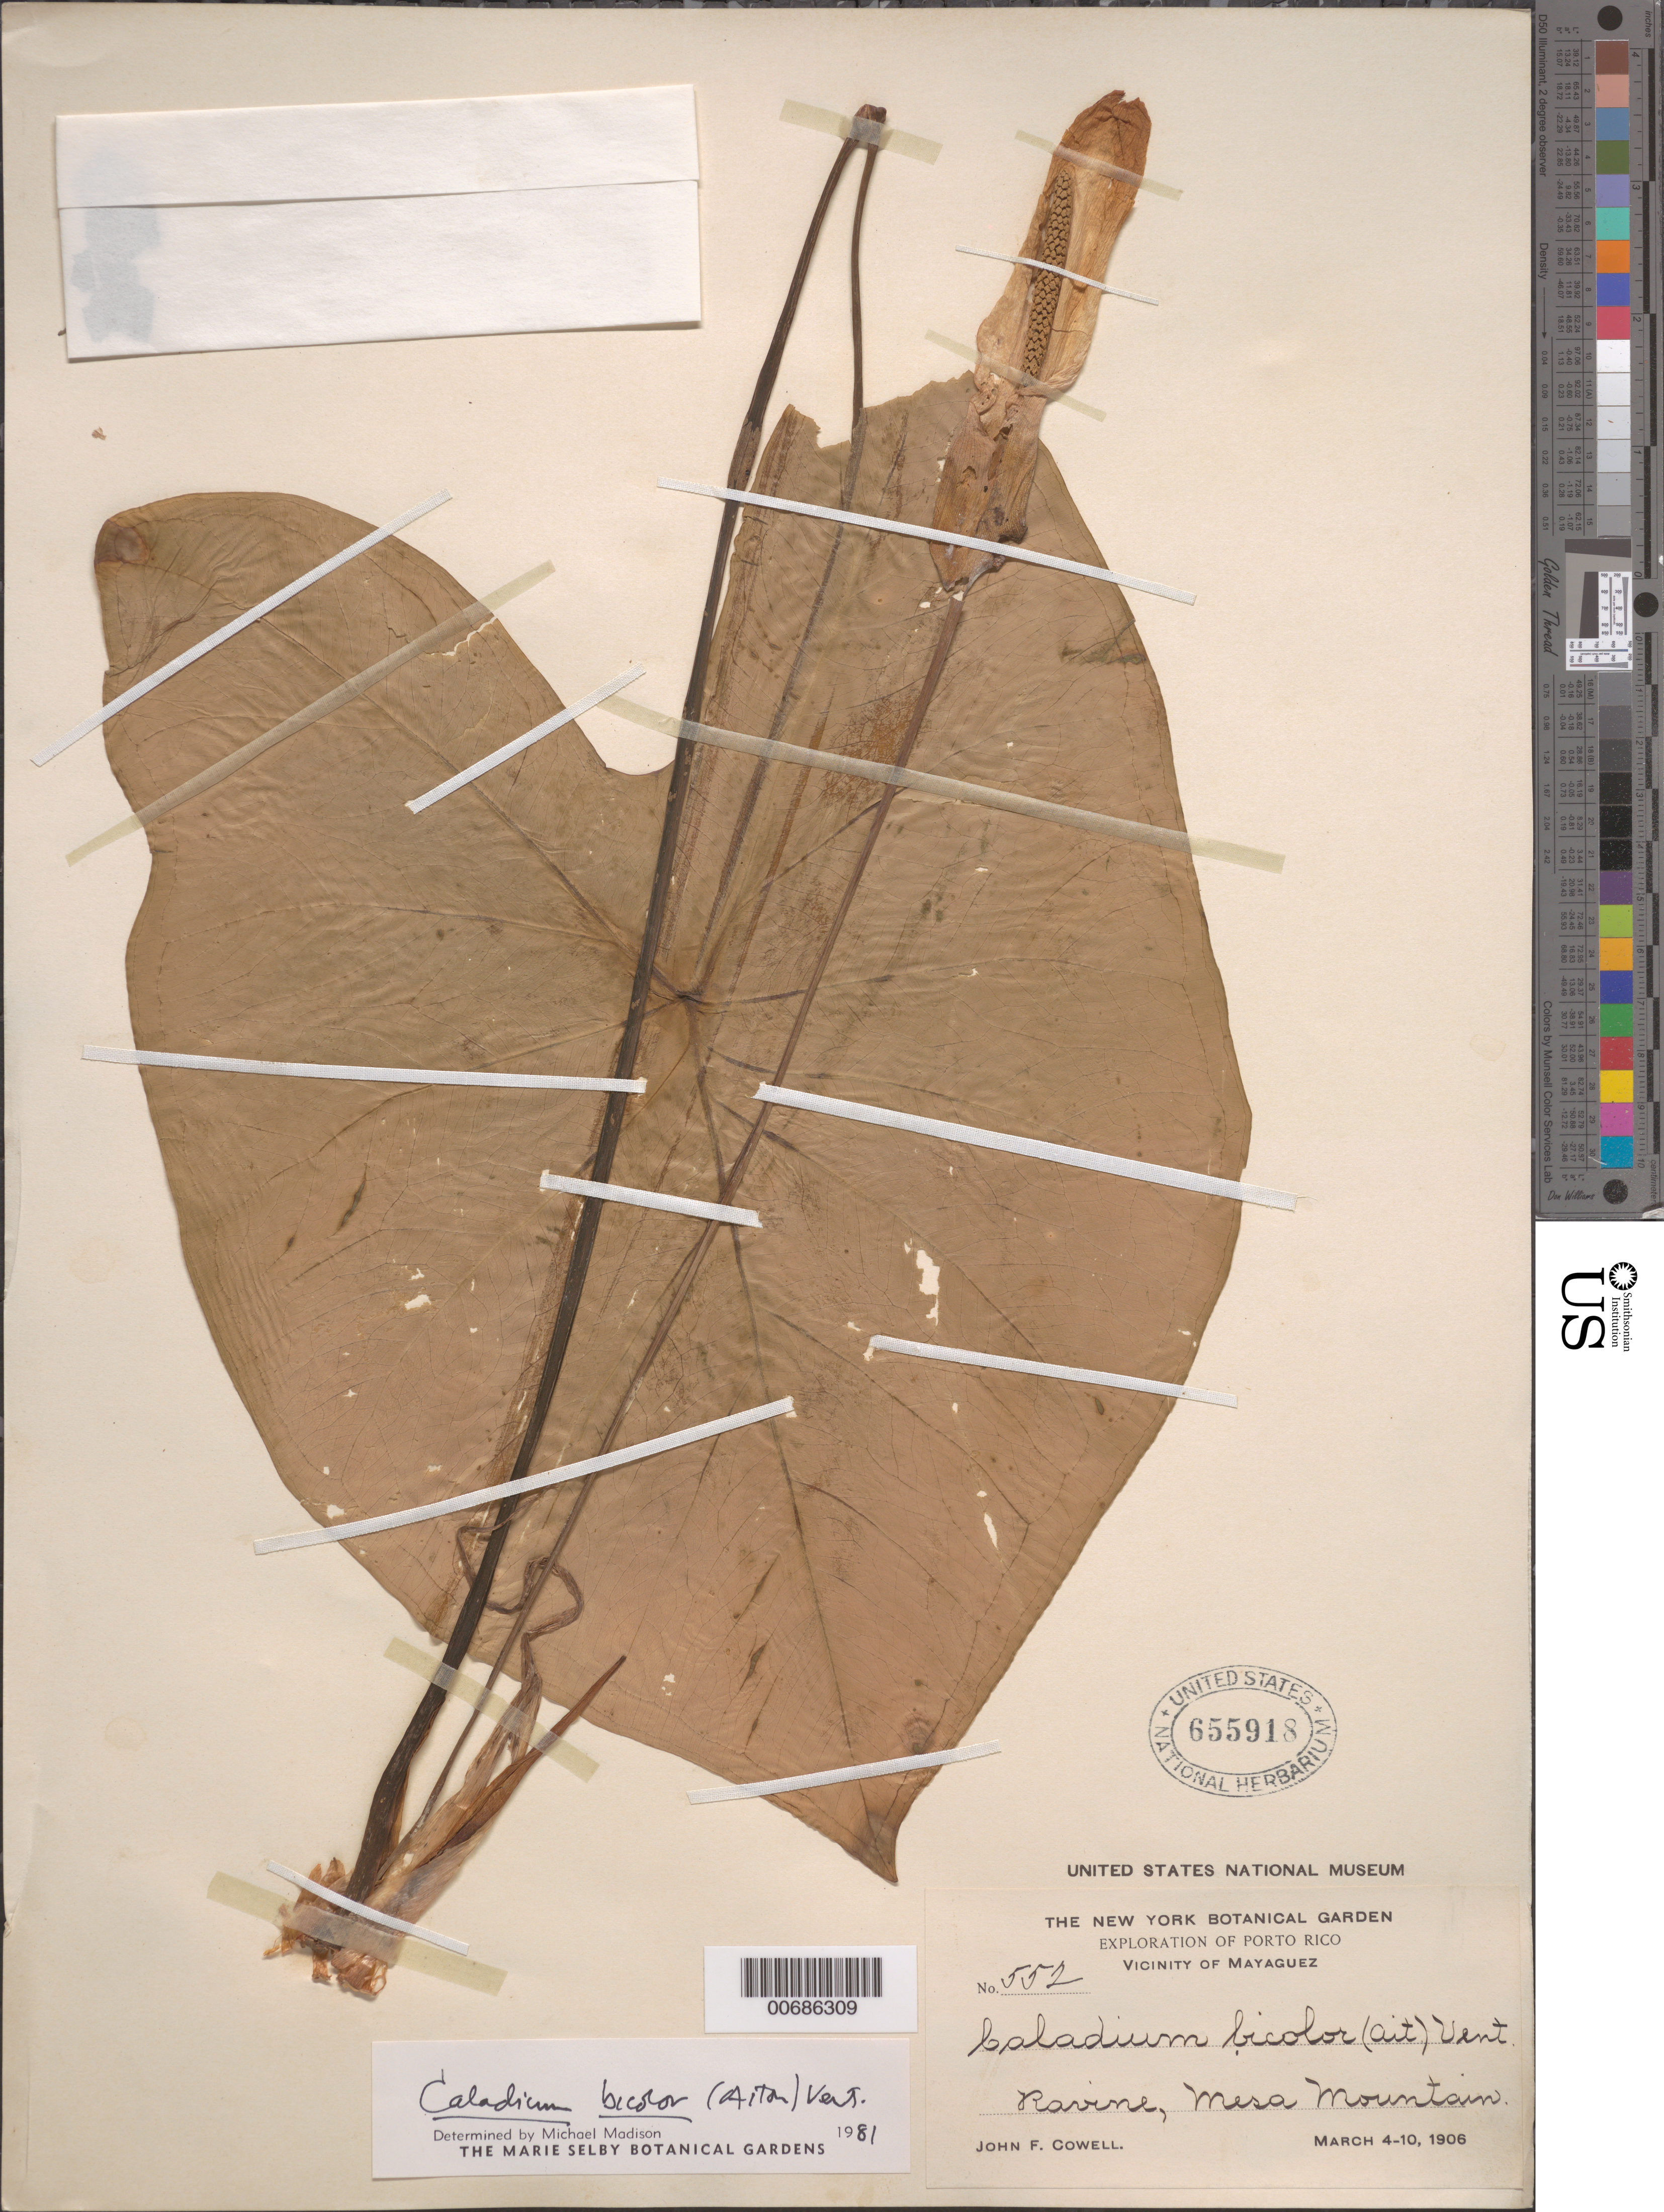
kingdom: Plantae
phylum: Tracheophyta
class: Liliopsida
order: Alismatales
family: Araceae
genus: Caladium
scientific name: Caladium bicolor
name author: (Aiton) Vent.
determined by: Madison, Michael T.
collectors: J. F. Cowell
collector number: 552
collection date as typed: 04 Mar 1906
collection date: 1906-03-04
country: Puerto Rico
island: Greater Antilles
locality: Mayaguez, vic of; Mesa Mtn.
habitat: Ravine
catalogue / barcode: US 655918